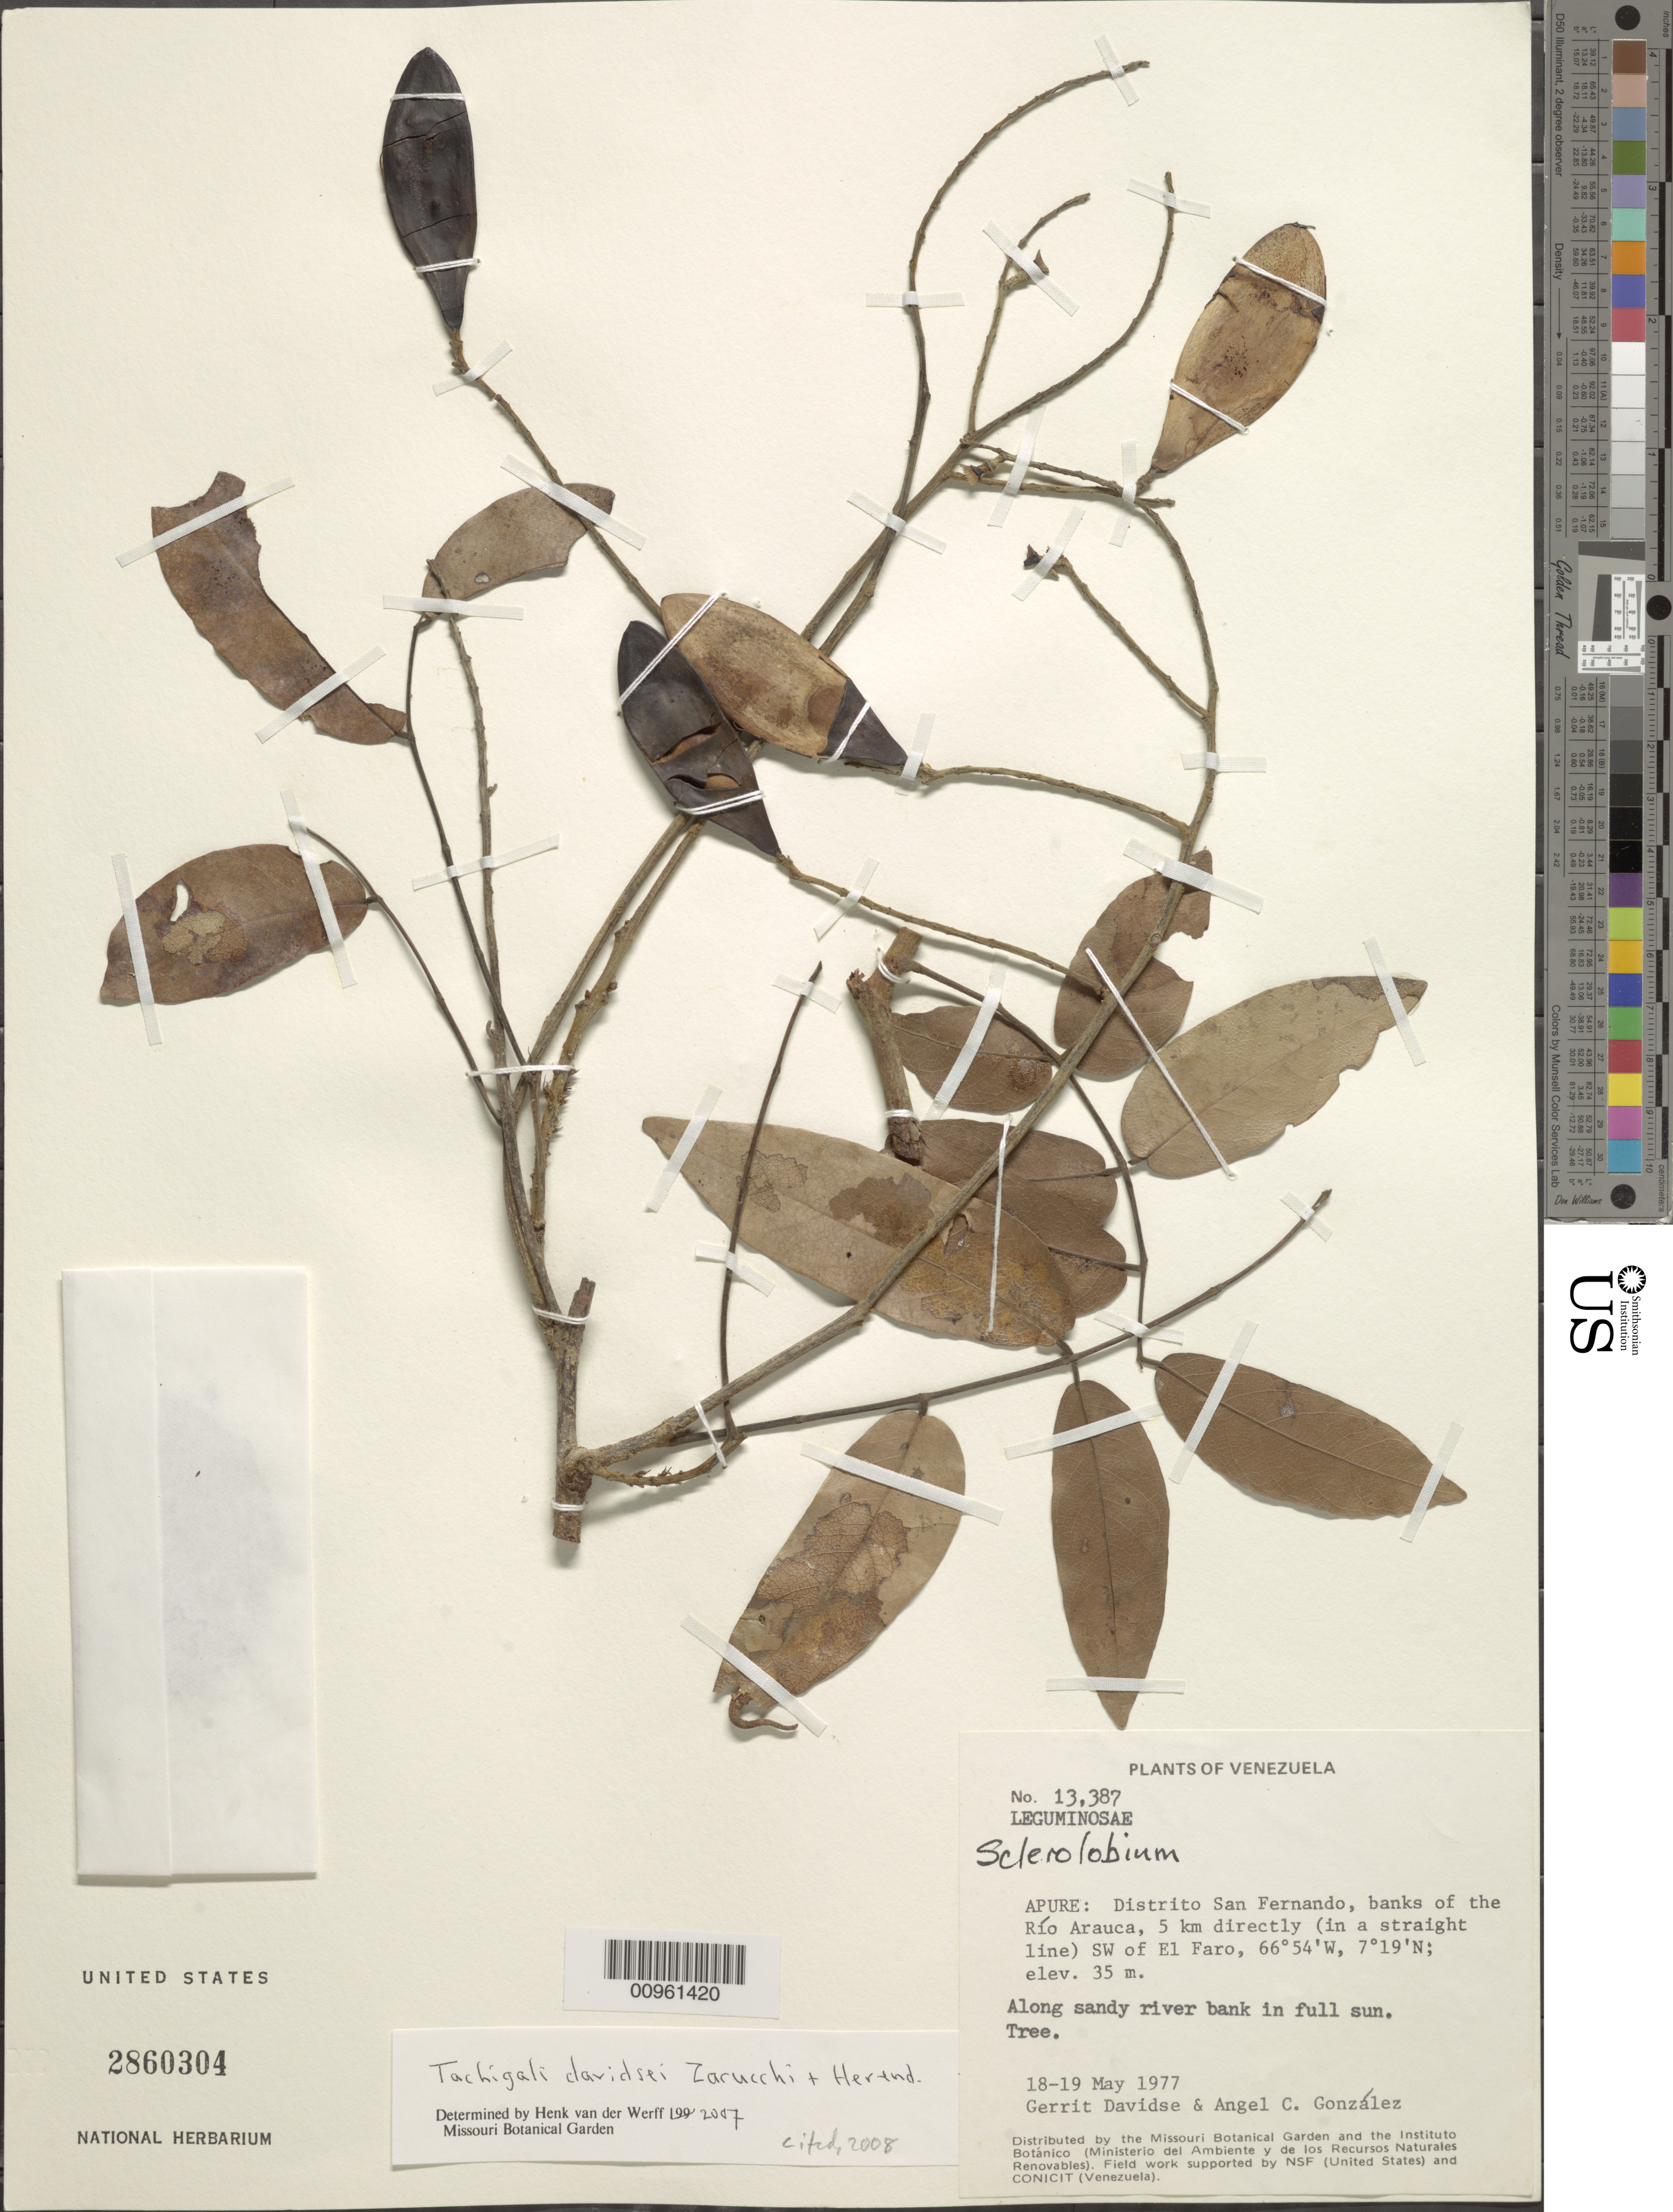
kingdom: Plantae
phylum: Tracheophyta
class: Magnoliopsida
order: Fabales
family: Fabaceae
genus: Tachigali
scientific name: Tachigali davidsei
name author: Zarucchi & Herend.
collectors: G. Davidse & A. C. González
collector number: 13387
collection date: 1977-05-18/1977-05-19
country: Venezuela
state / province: Apure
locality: Distrito San Fernando, banks of Rio Arauca, 5 km directly SW of El Faro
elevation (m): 35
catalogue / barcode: US 2860304